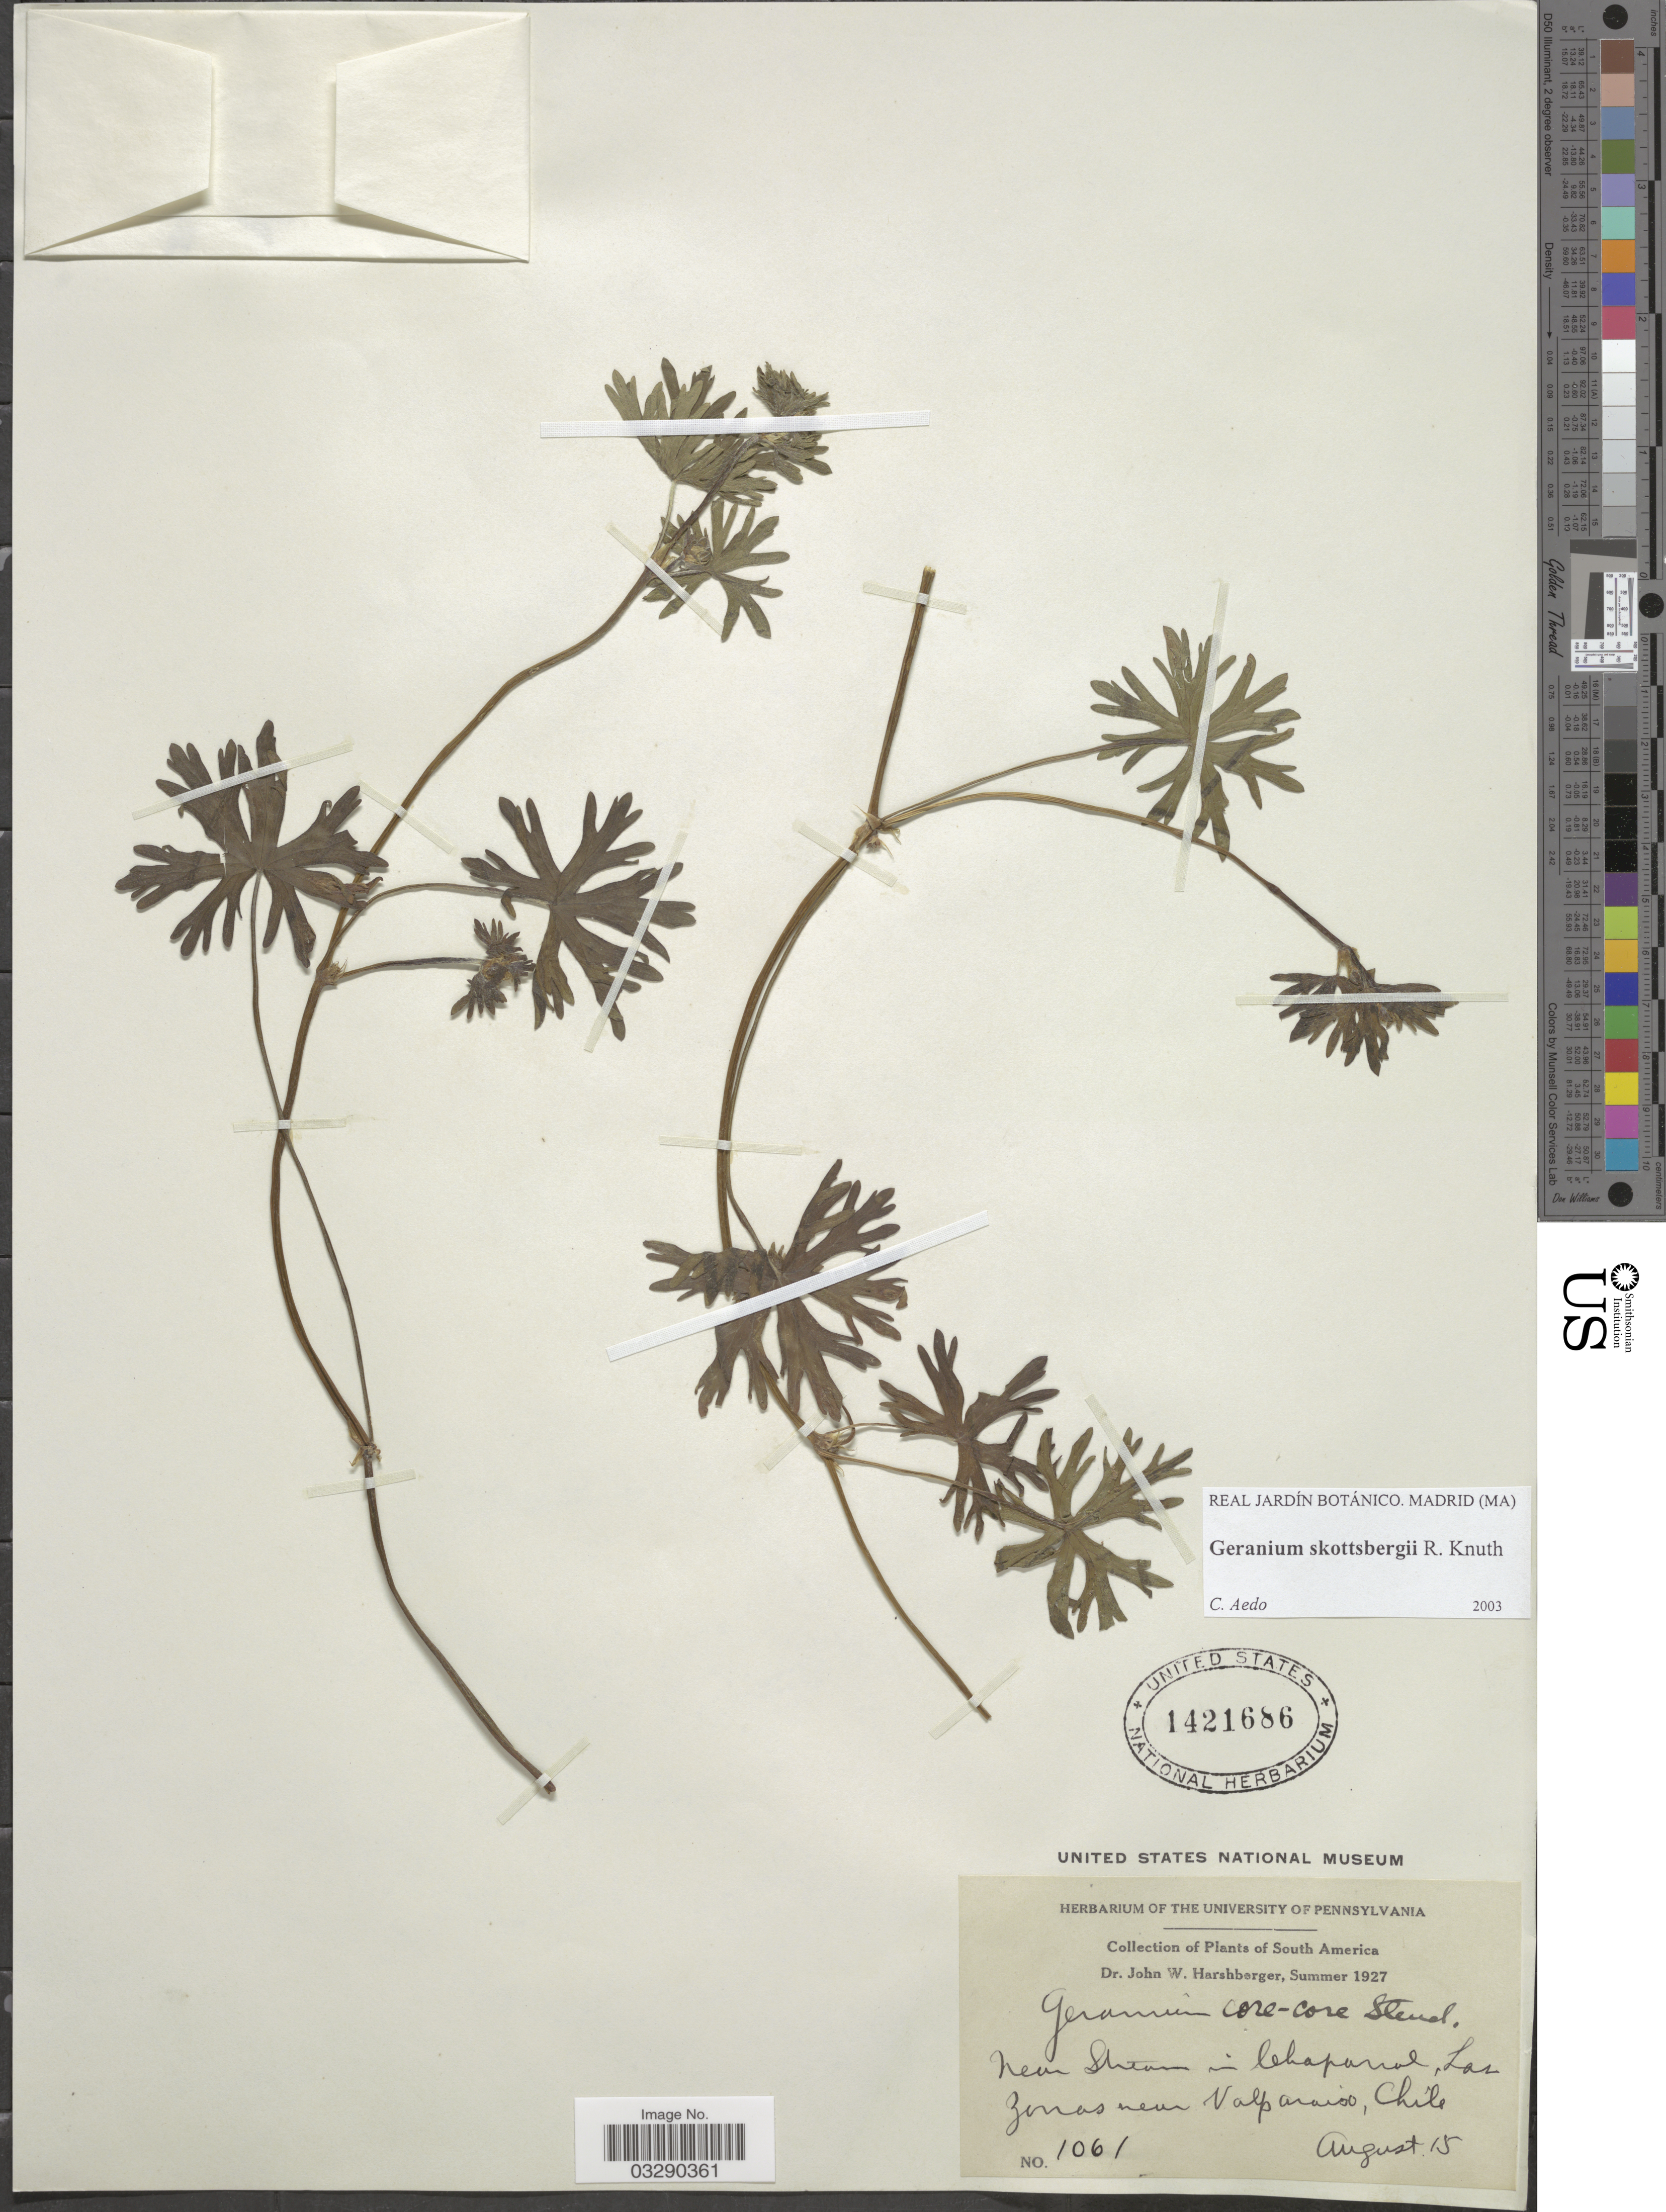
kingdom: Plantae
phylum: Tracheophyta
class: Magnoliopsida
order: Geraniales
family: Geraniaceae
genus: Geranium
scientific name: Geranium skottsbergii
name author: R. Knuth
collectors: J. W. Harshberger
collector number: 1061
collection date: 1927-08-15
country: Chile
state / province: Valparaíso (V)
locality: Near stream in Chaparral, Las Zonas near Valparaiso.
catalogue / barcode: US 1421686